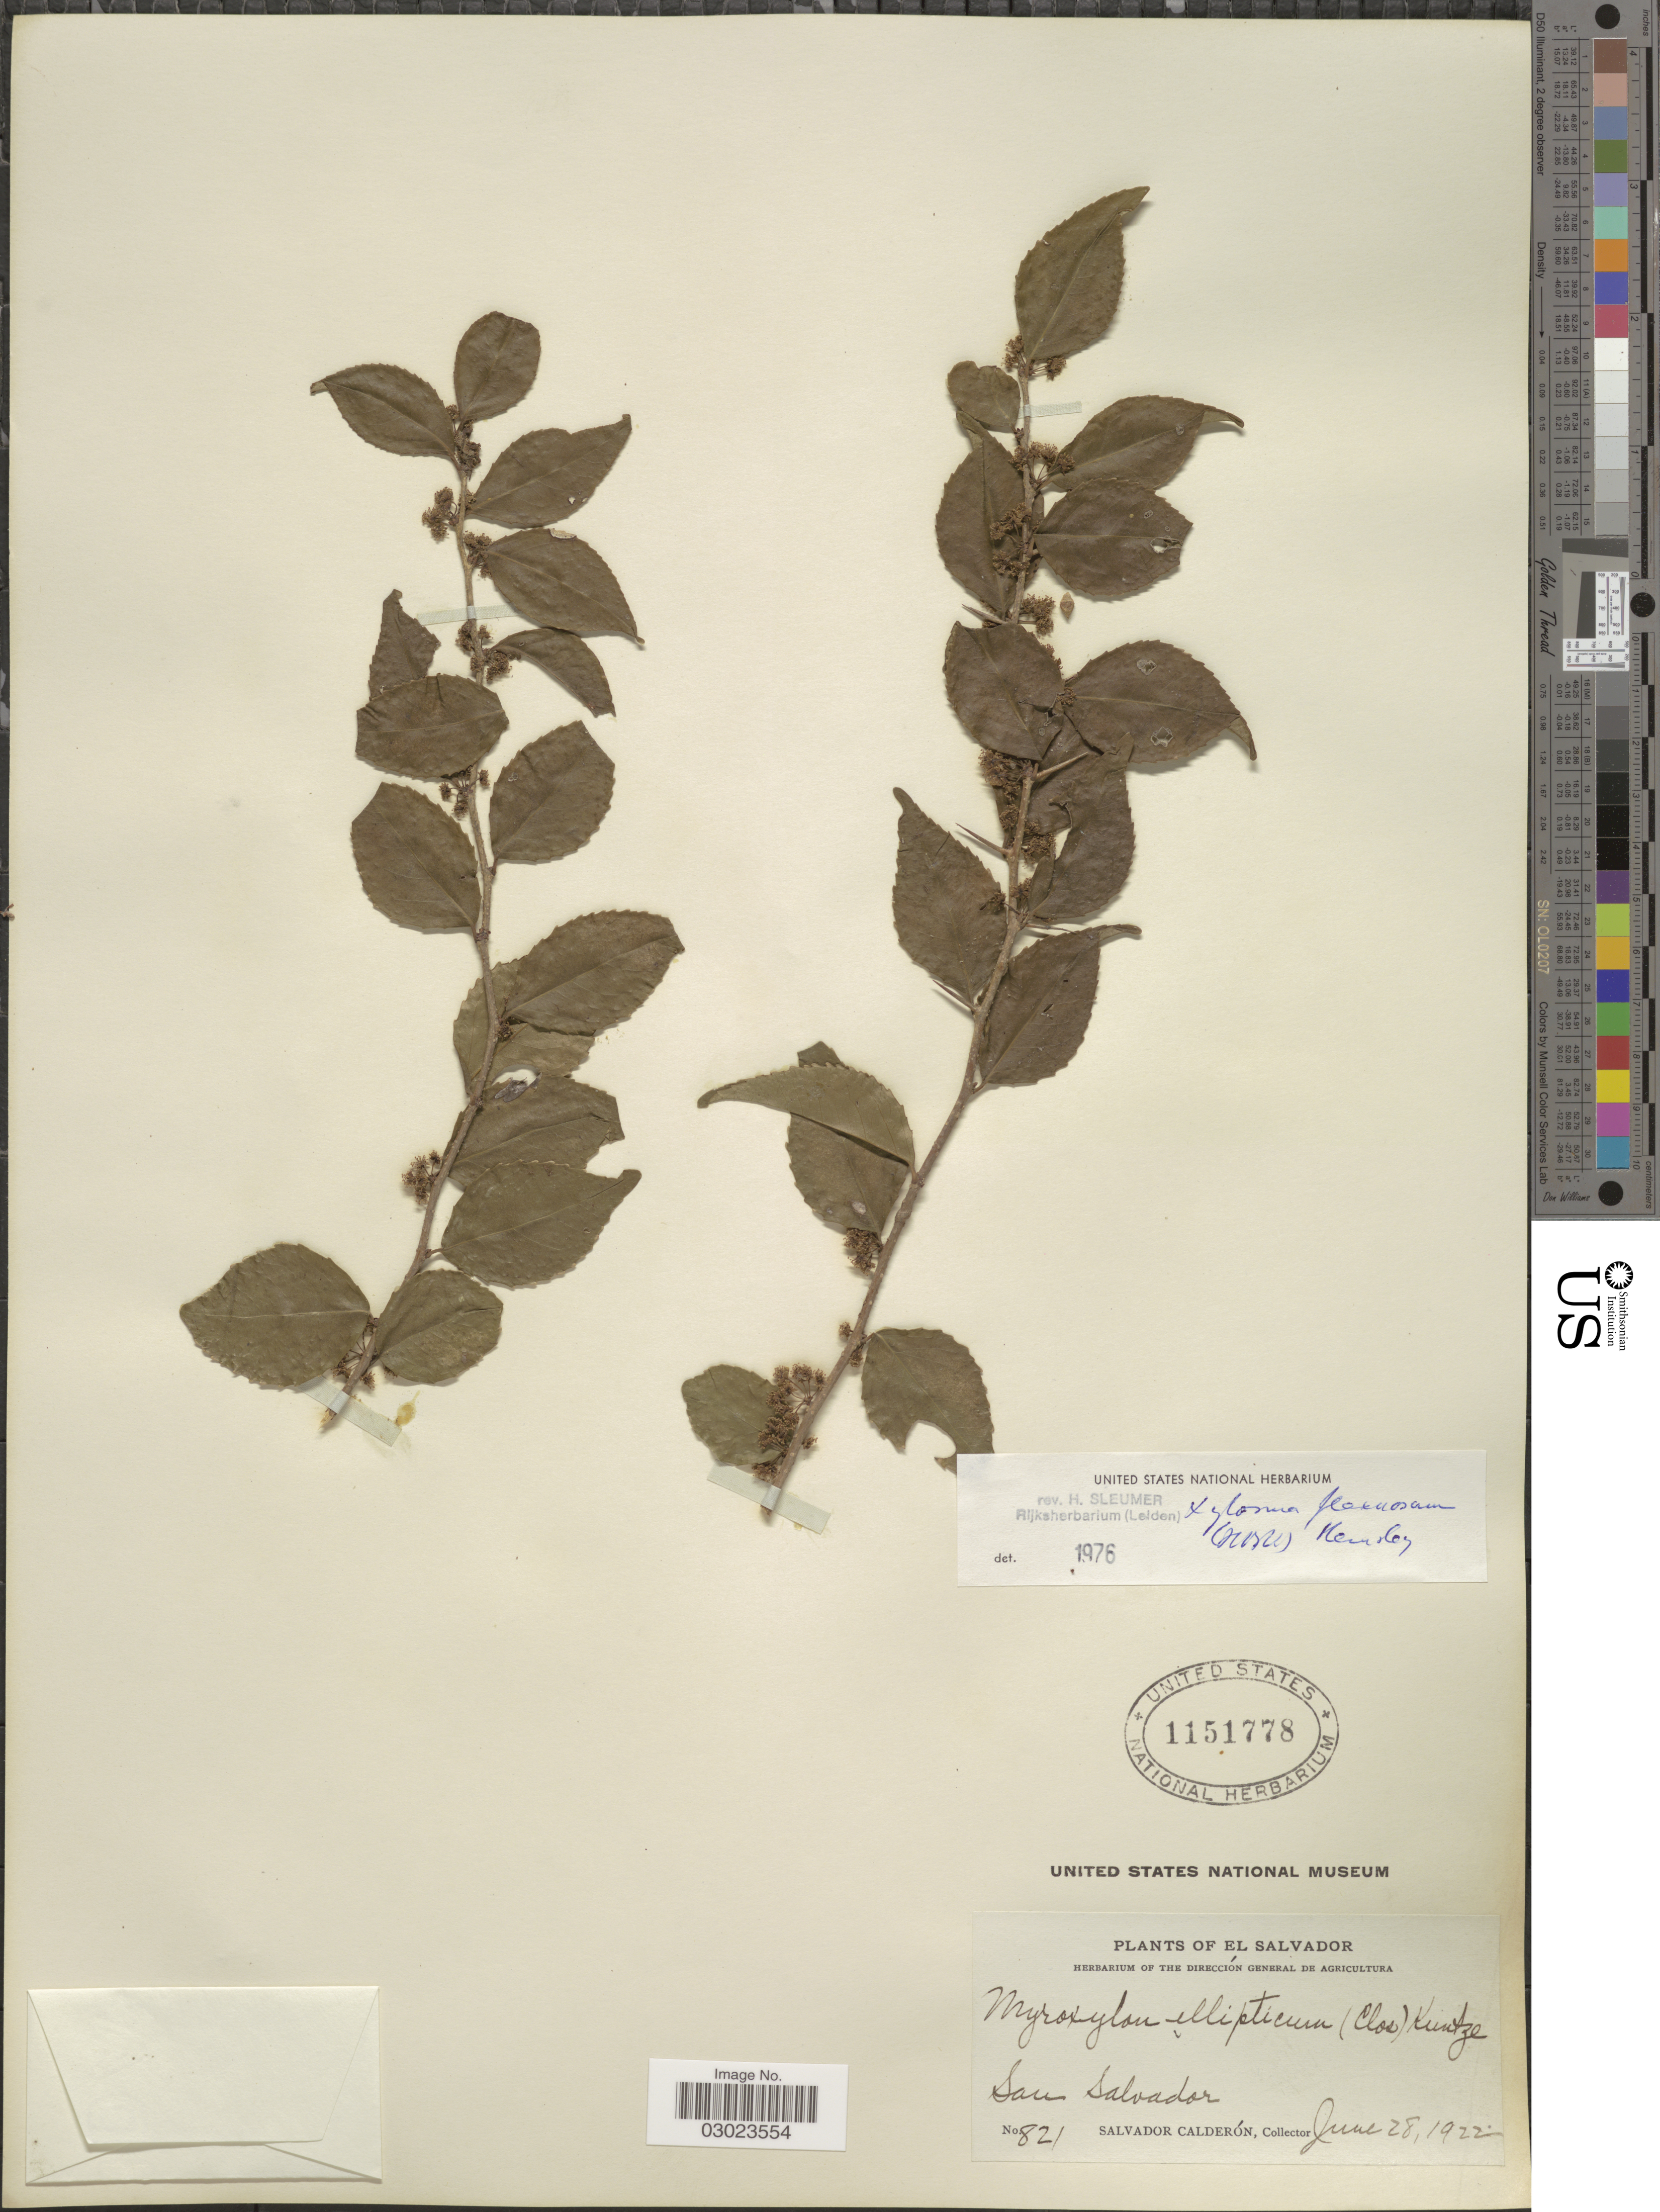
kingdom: Plantae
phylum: Tracheophyta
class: Magnoliopsida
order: Malpighiales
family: Salicaceae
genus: Xylosma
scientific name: Xylosma flexuosa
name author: (Kunth) Hemsl.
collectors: S. Calderón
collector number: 821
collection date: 1922-06-28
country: El Salvador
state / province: San Salvador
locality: San Salvador.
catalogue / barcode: US 1151778